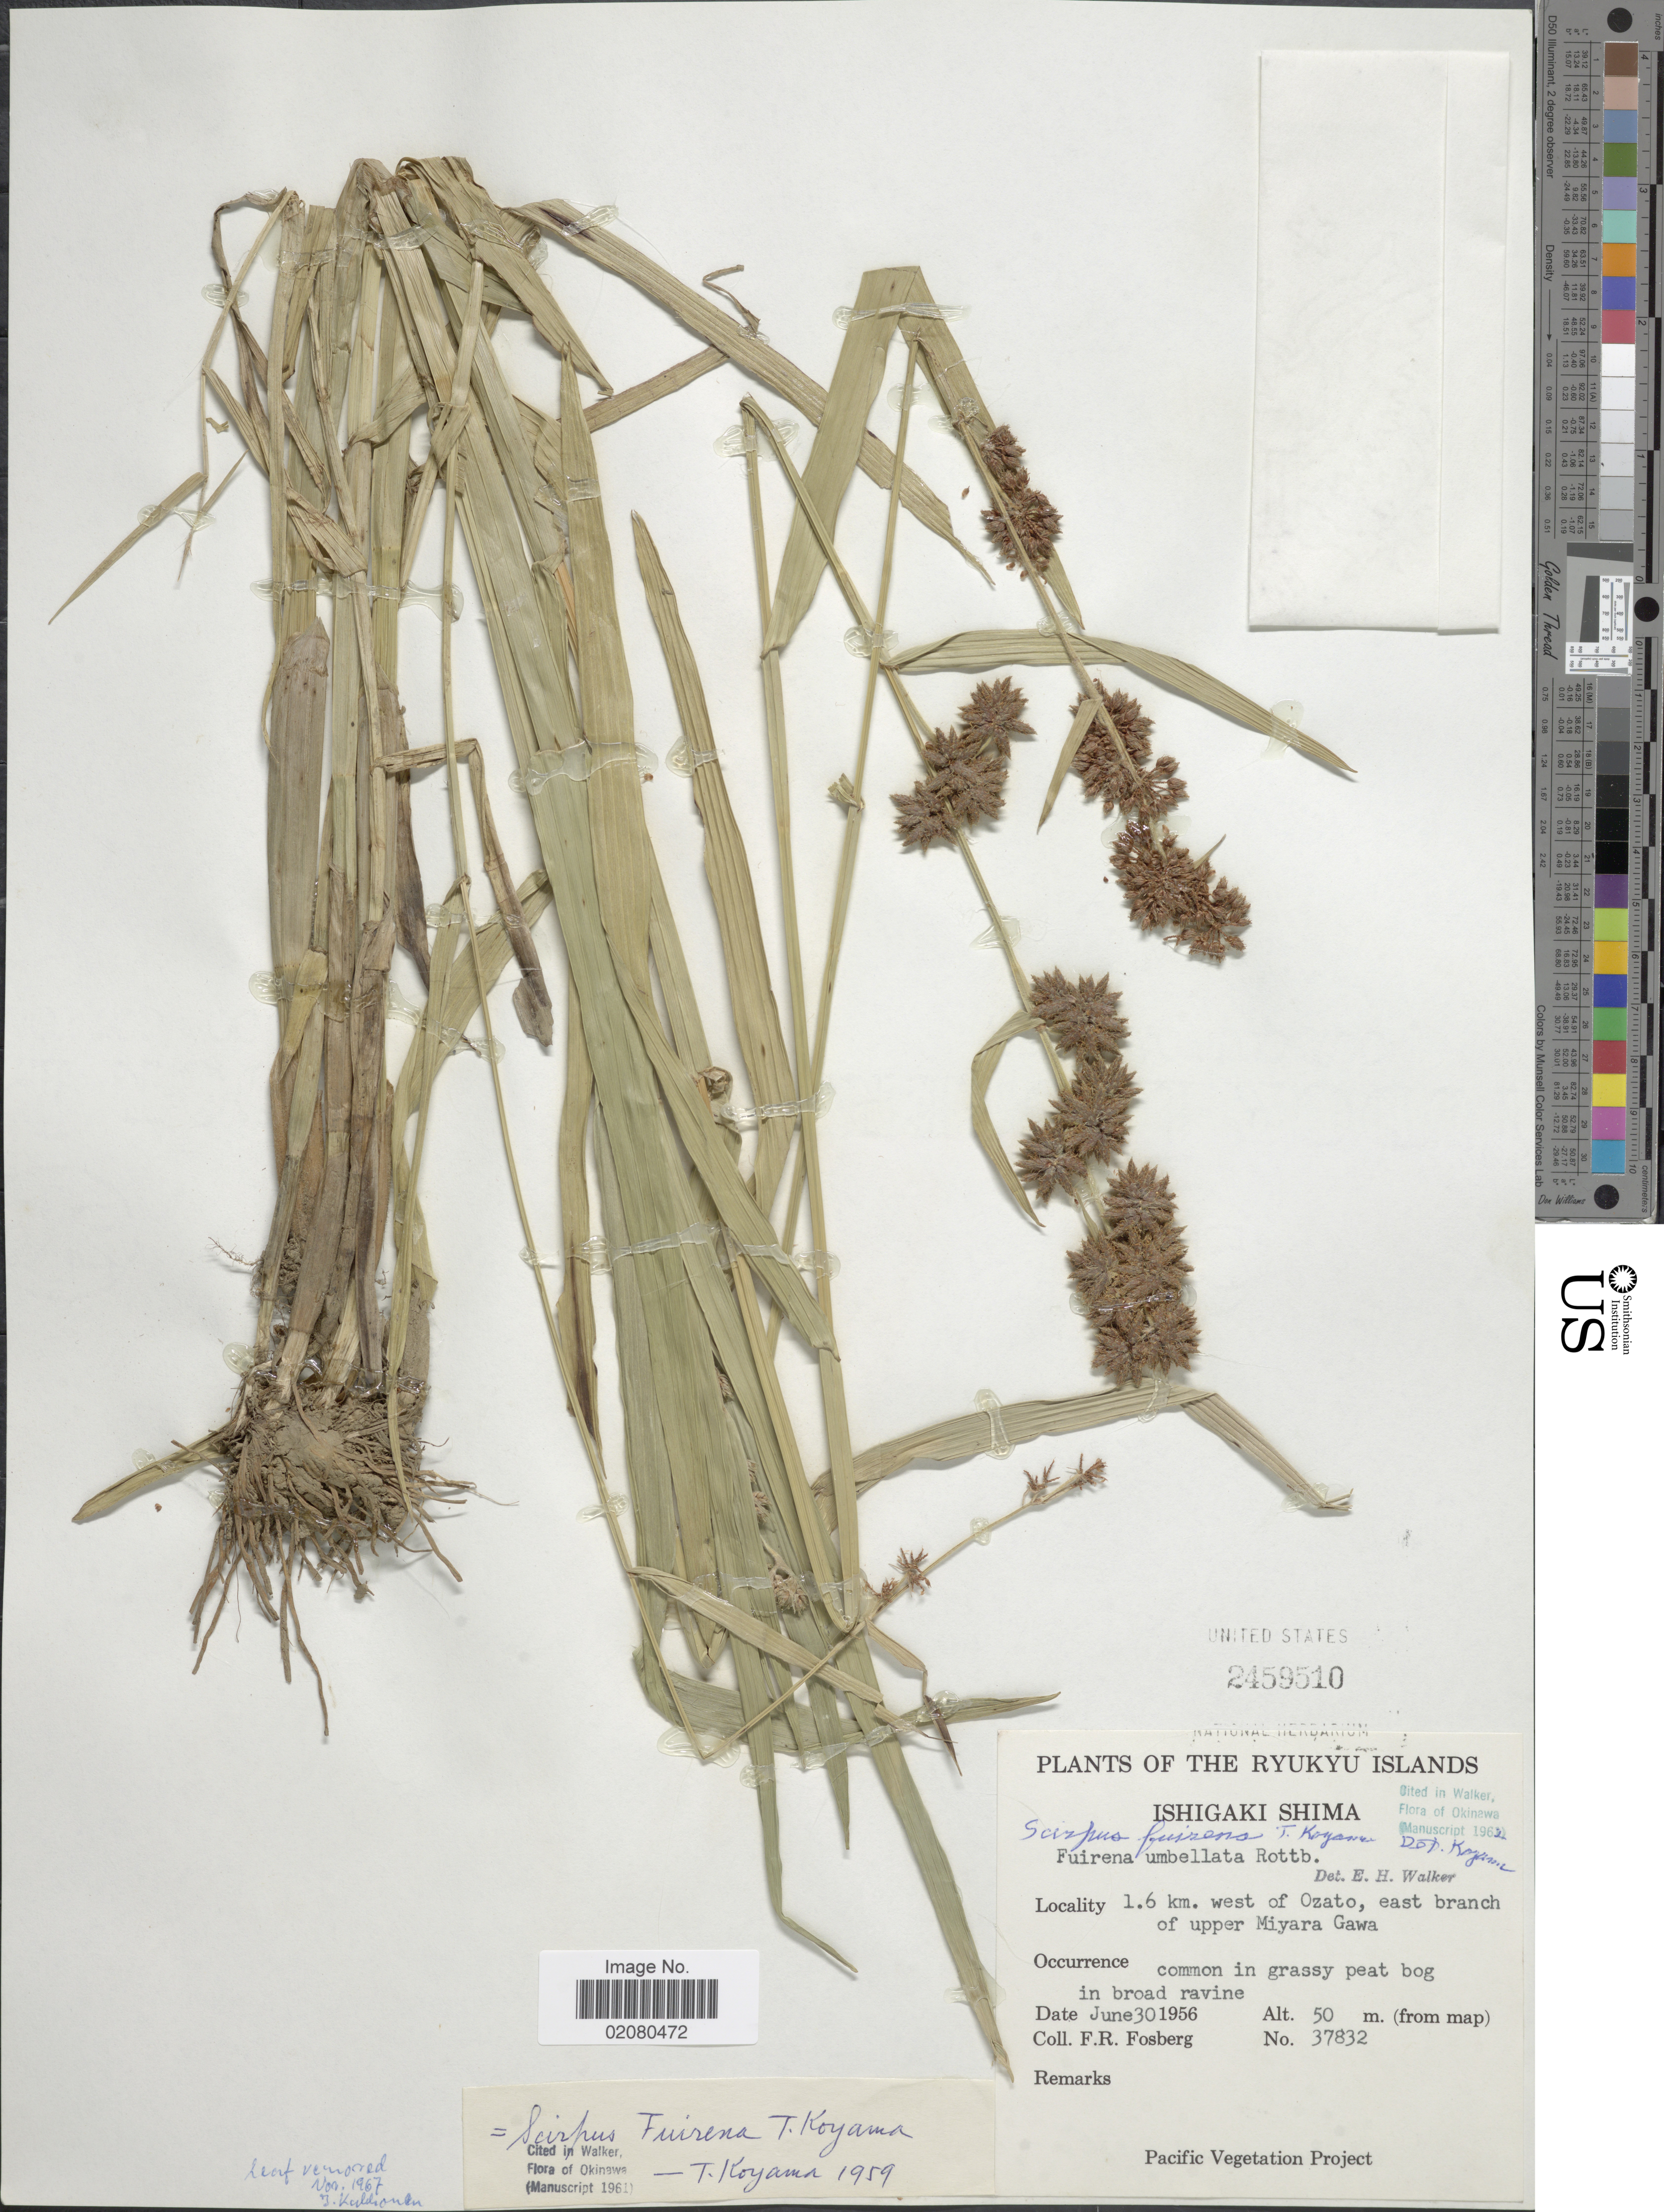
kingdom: Plantae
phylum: Tracheophyta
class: Liliopsida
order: Poales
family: Cyperaceae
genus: Fuirena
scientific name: Fuirena umbellata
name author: Rottb.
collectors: F. R. Fosberg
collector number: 37832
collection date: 1956-06-30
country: Japan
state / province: Okinawa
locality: Ryukyu Islands, Ishigaki Shima, 1.6 km. west of Ozato, east branch of upper Miyara Gawa.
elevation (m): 50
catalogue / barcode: US 2459510